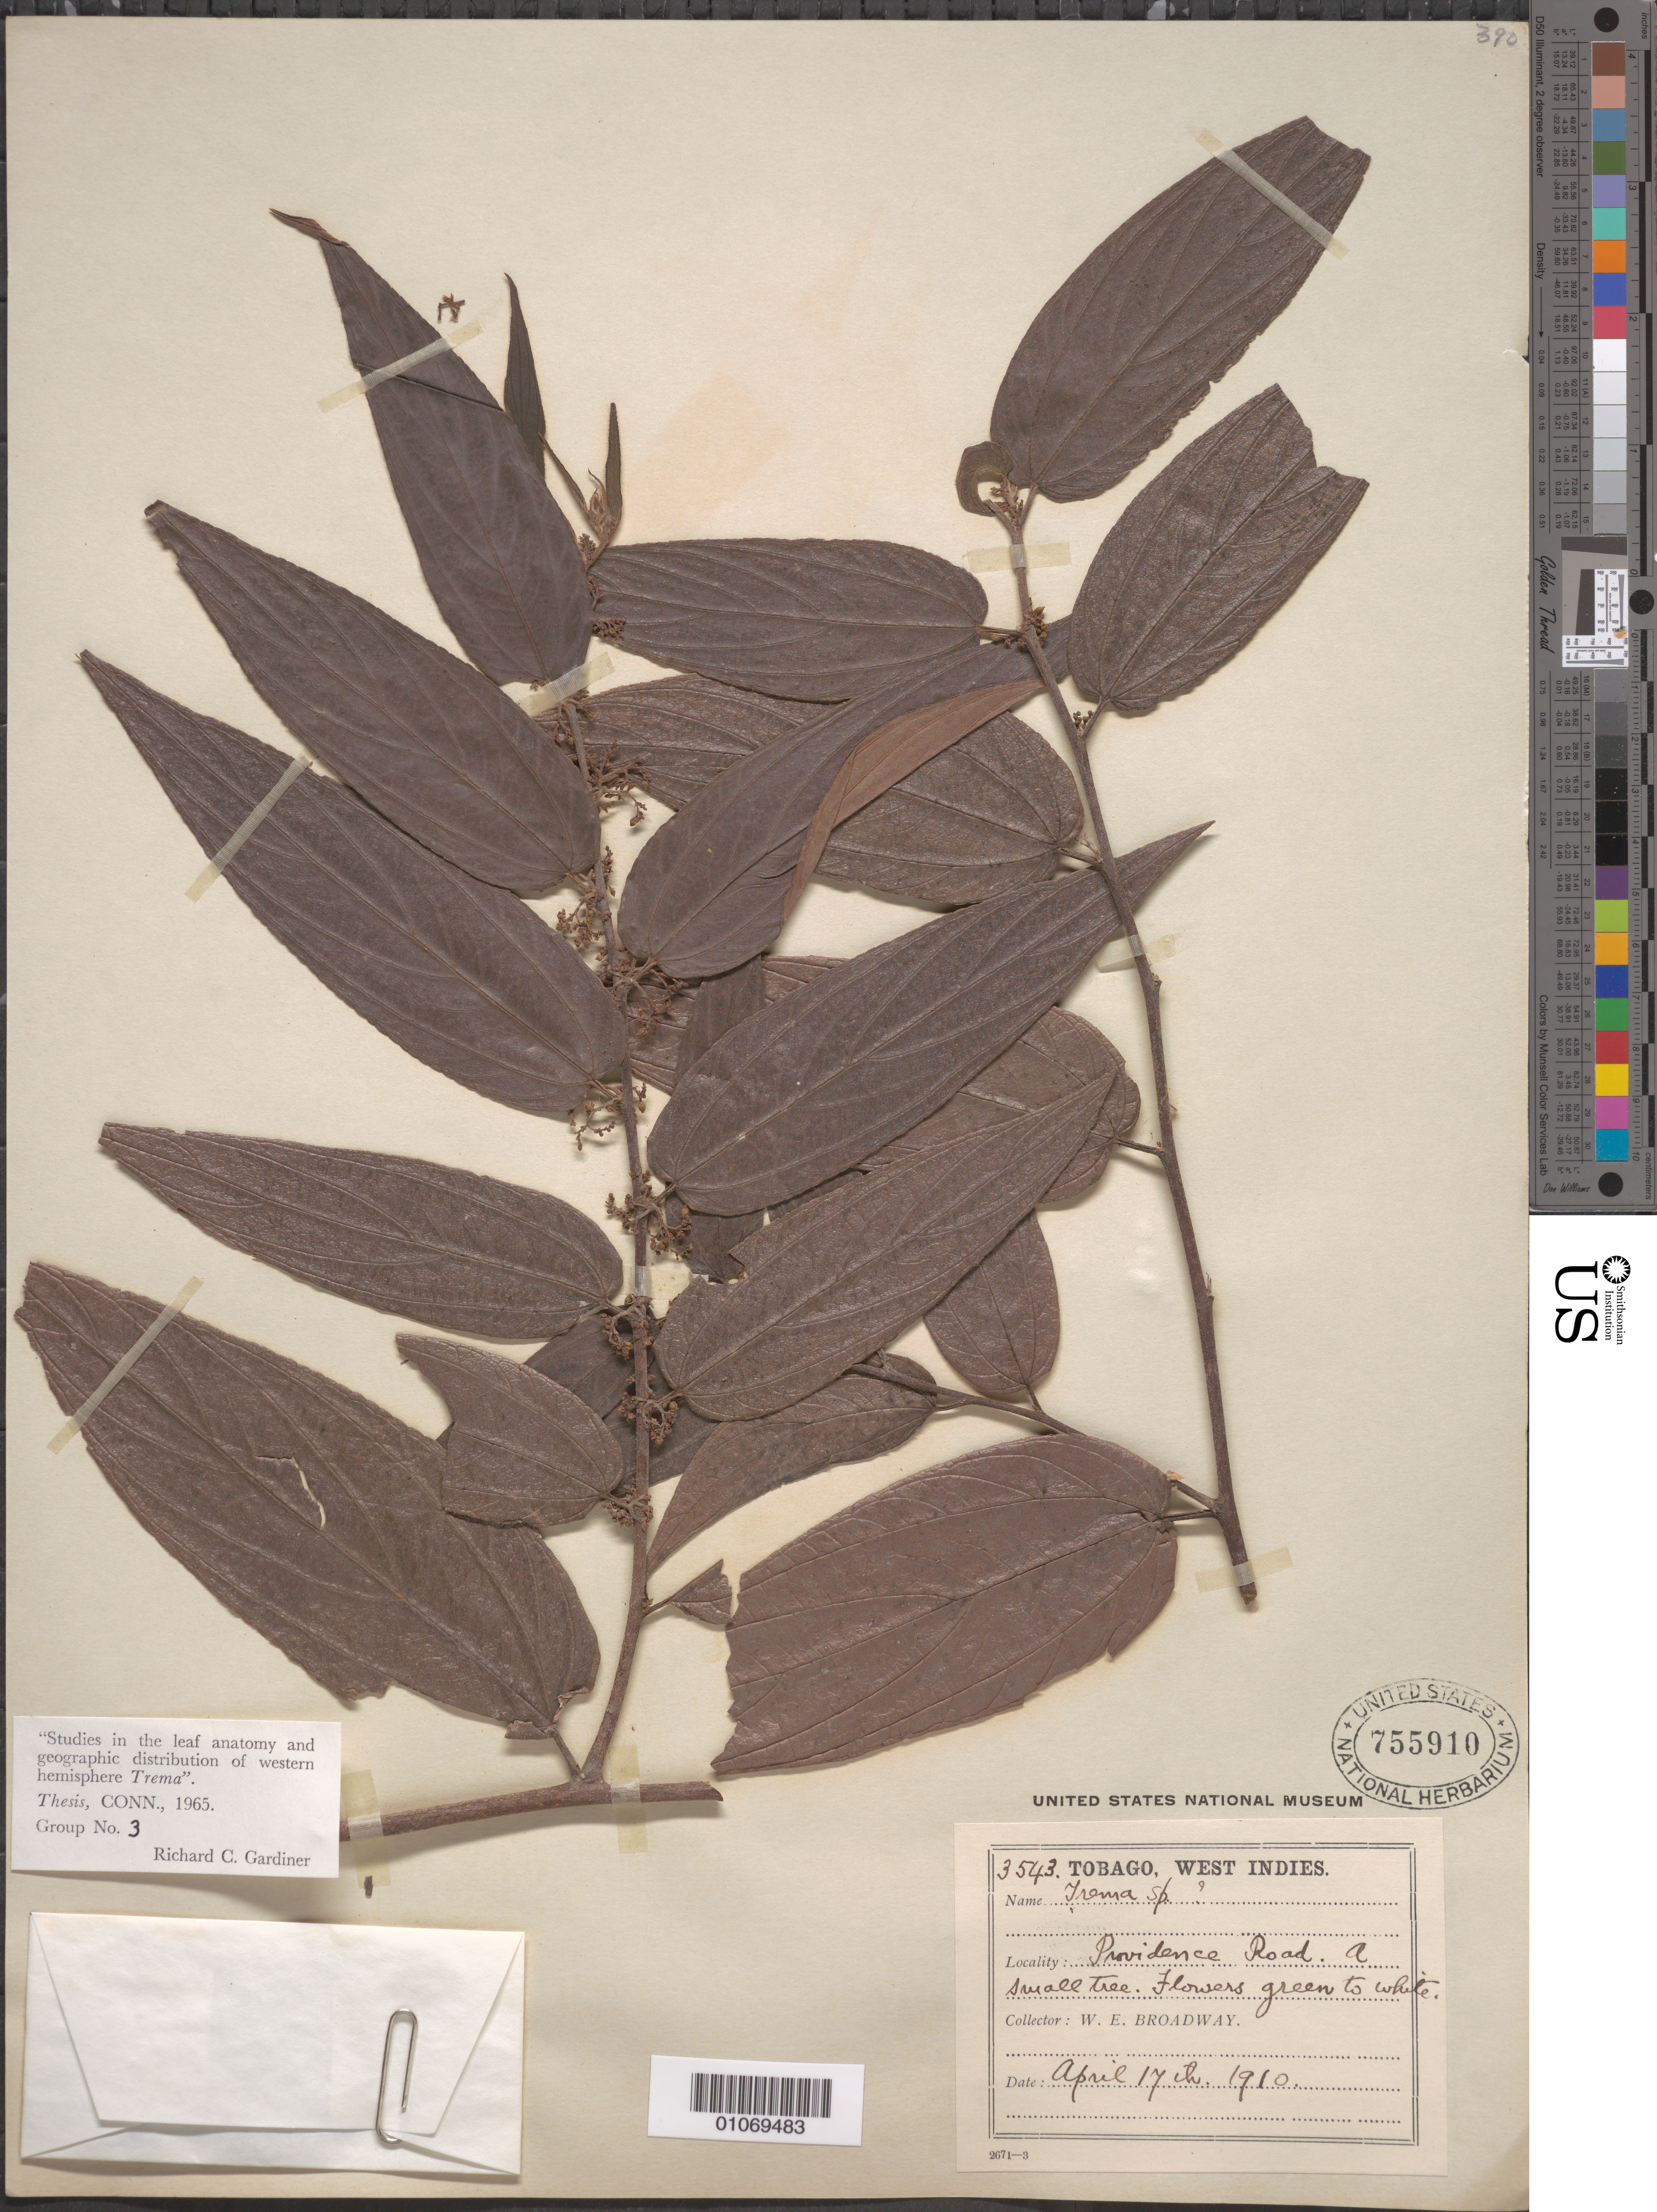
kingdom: Plantae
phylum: Tracheophyta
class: Magnoliopsida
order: Rosales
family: Cannabaceae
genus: Trema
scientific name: Trema micranthum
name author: (L.) Blume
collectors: W. E. Broadway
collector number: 3543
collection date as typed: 17 Apr 1910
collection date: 1910-04-17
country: Trinidad and Tobago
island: Tobago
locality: Providence Road.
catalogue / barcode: US 755910